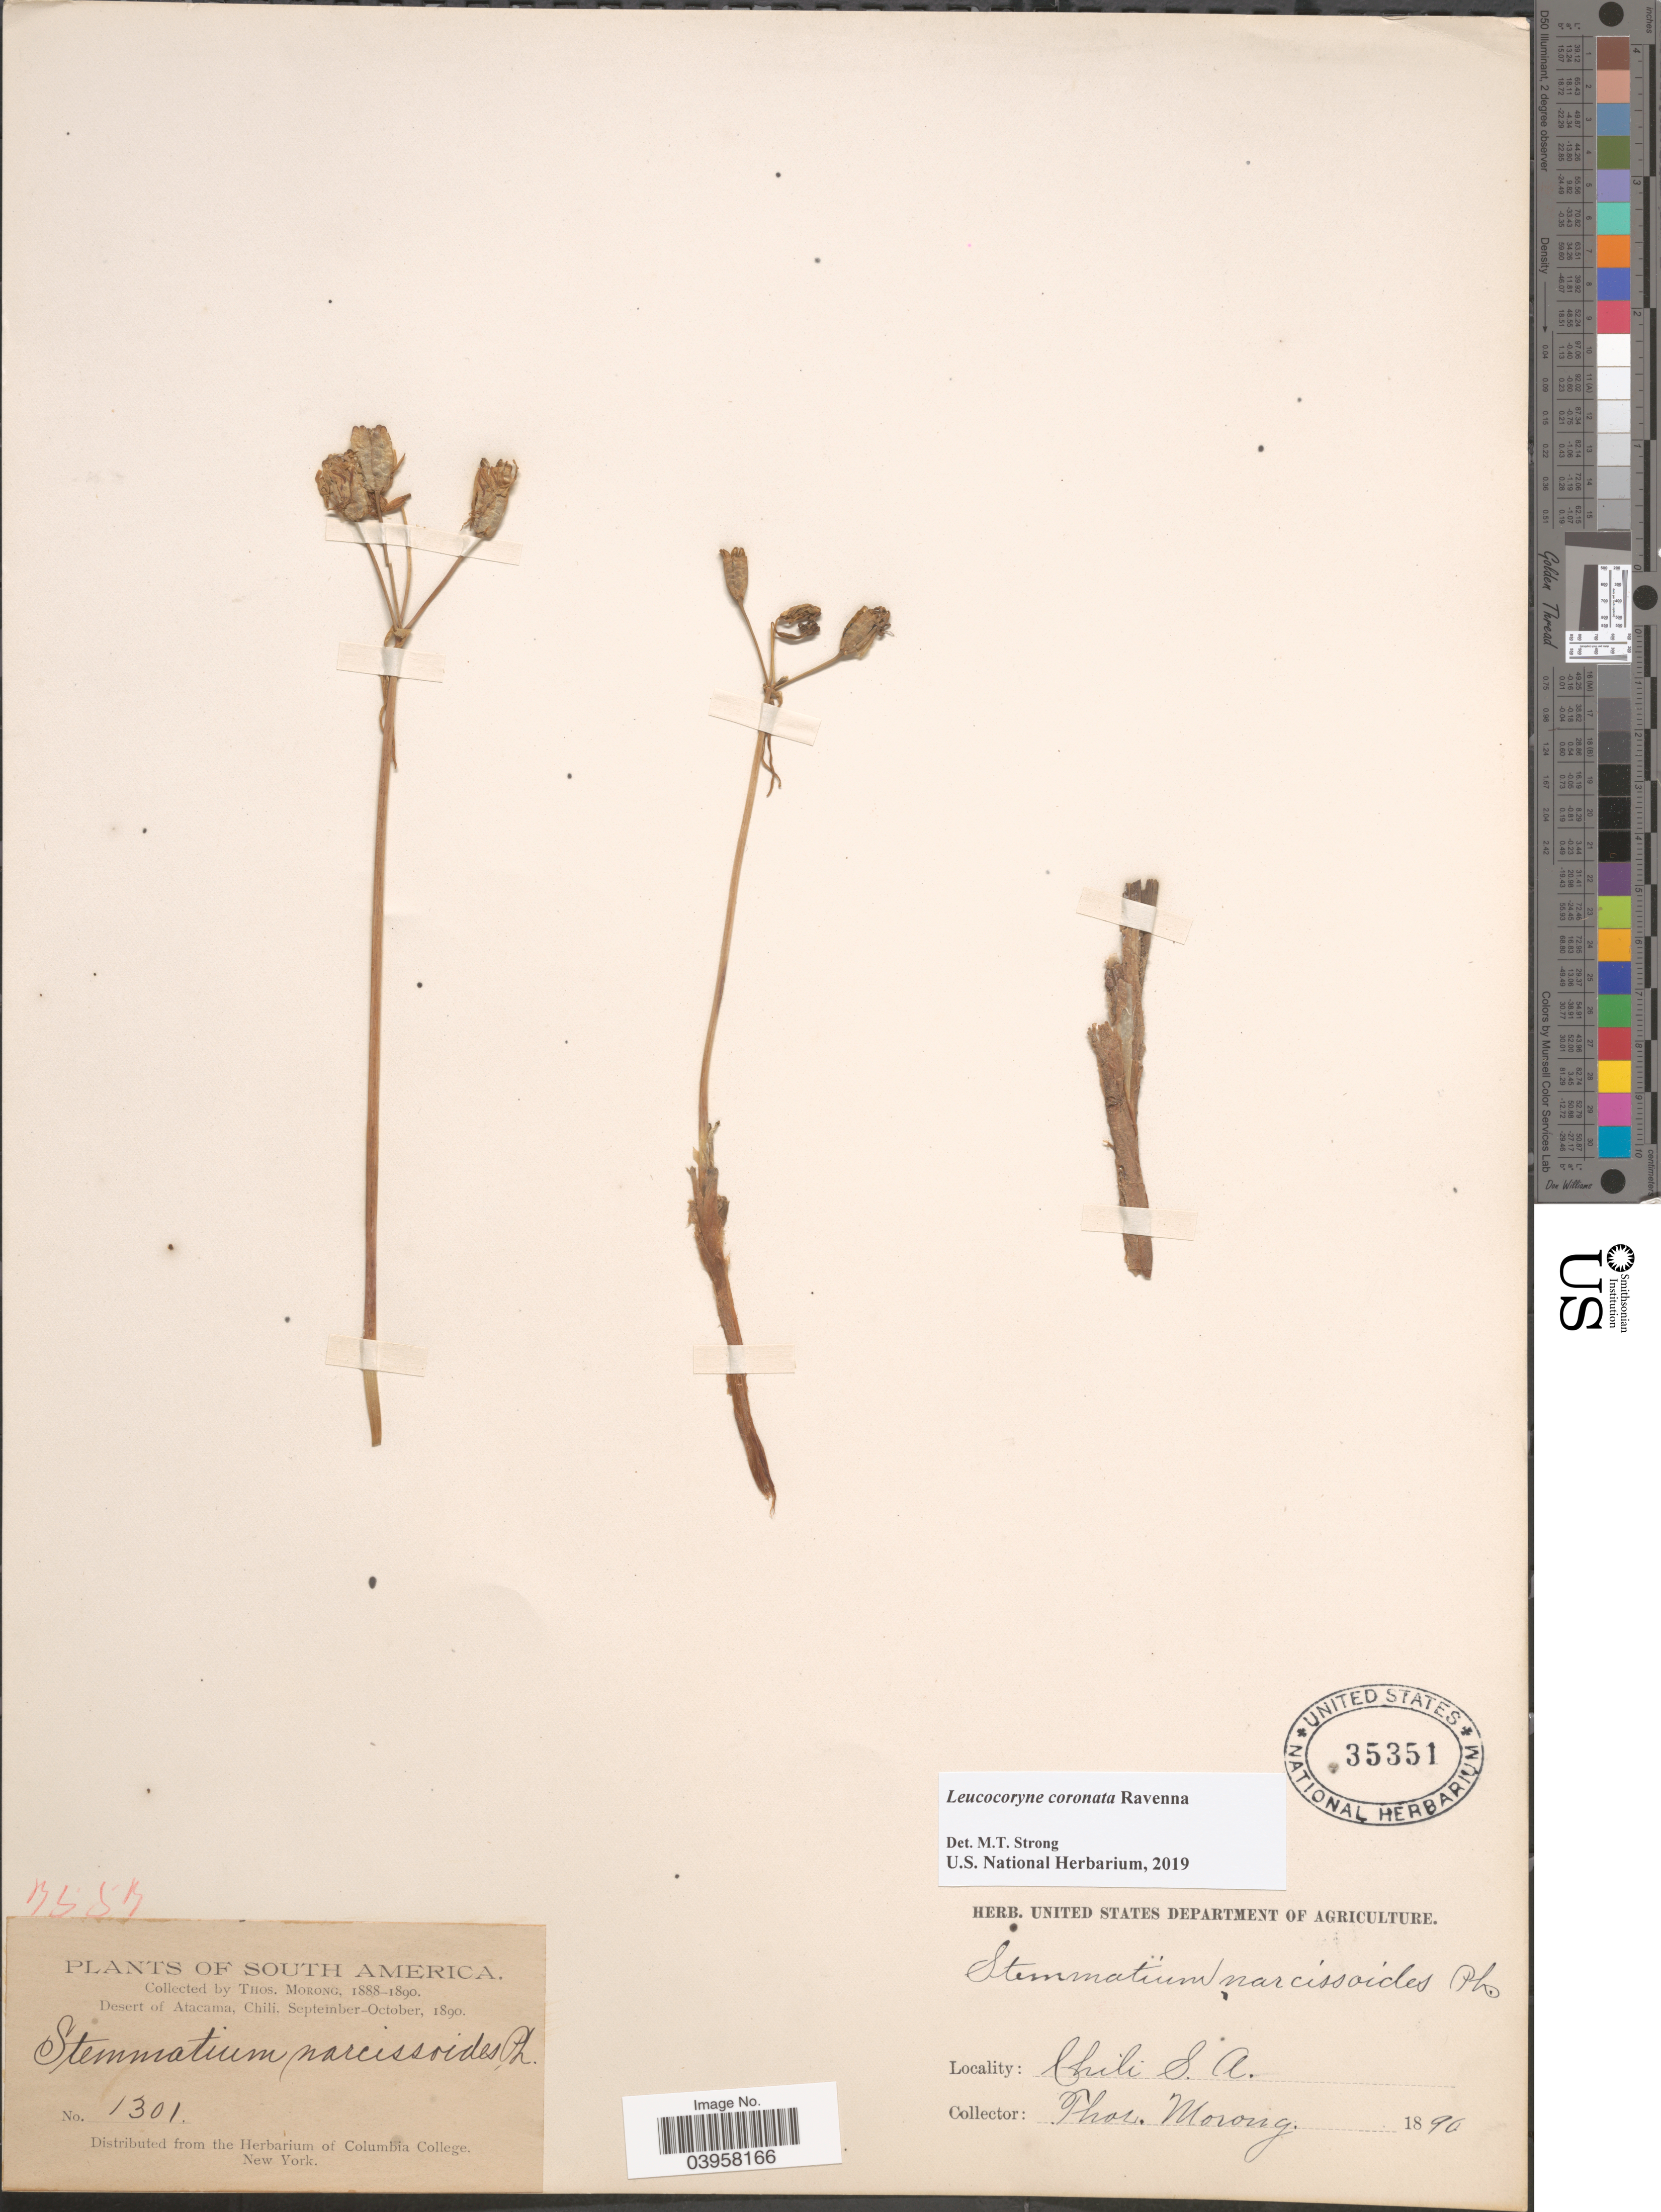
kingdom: Plantae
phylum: Tracheophyta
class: Liliopsida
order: Asparagales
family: Amaryllidaceae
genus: Leucocoryne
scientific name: Leucocoryne coronata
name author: Ravenna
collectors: ex herb. T. Morong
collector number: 1301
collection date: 1890-09/1890-10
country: Chile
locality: Desert of Atacama.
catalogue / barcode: US 35351